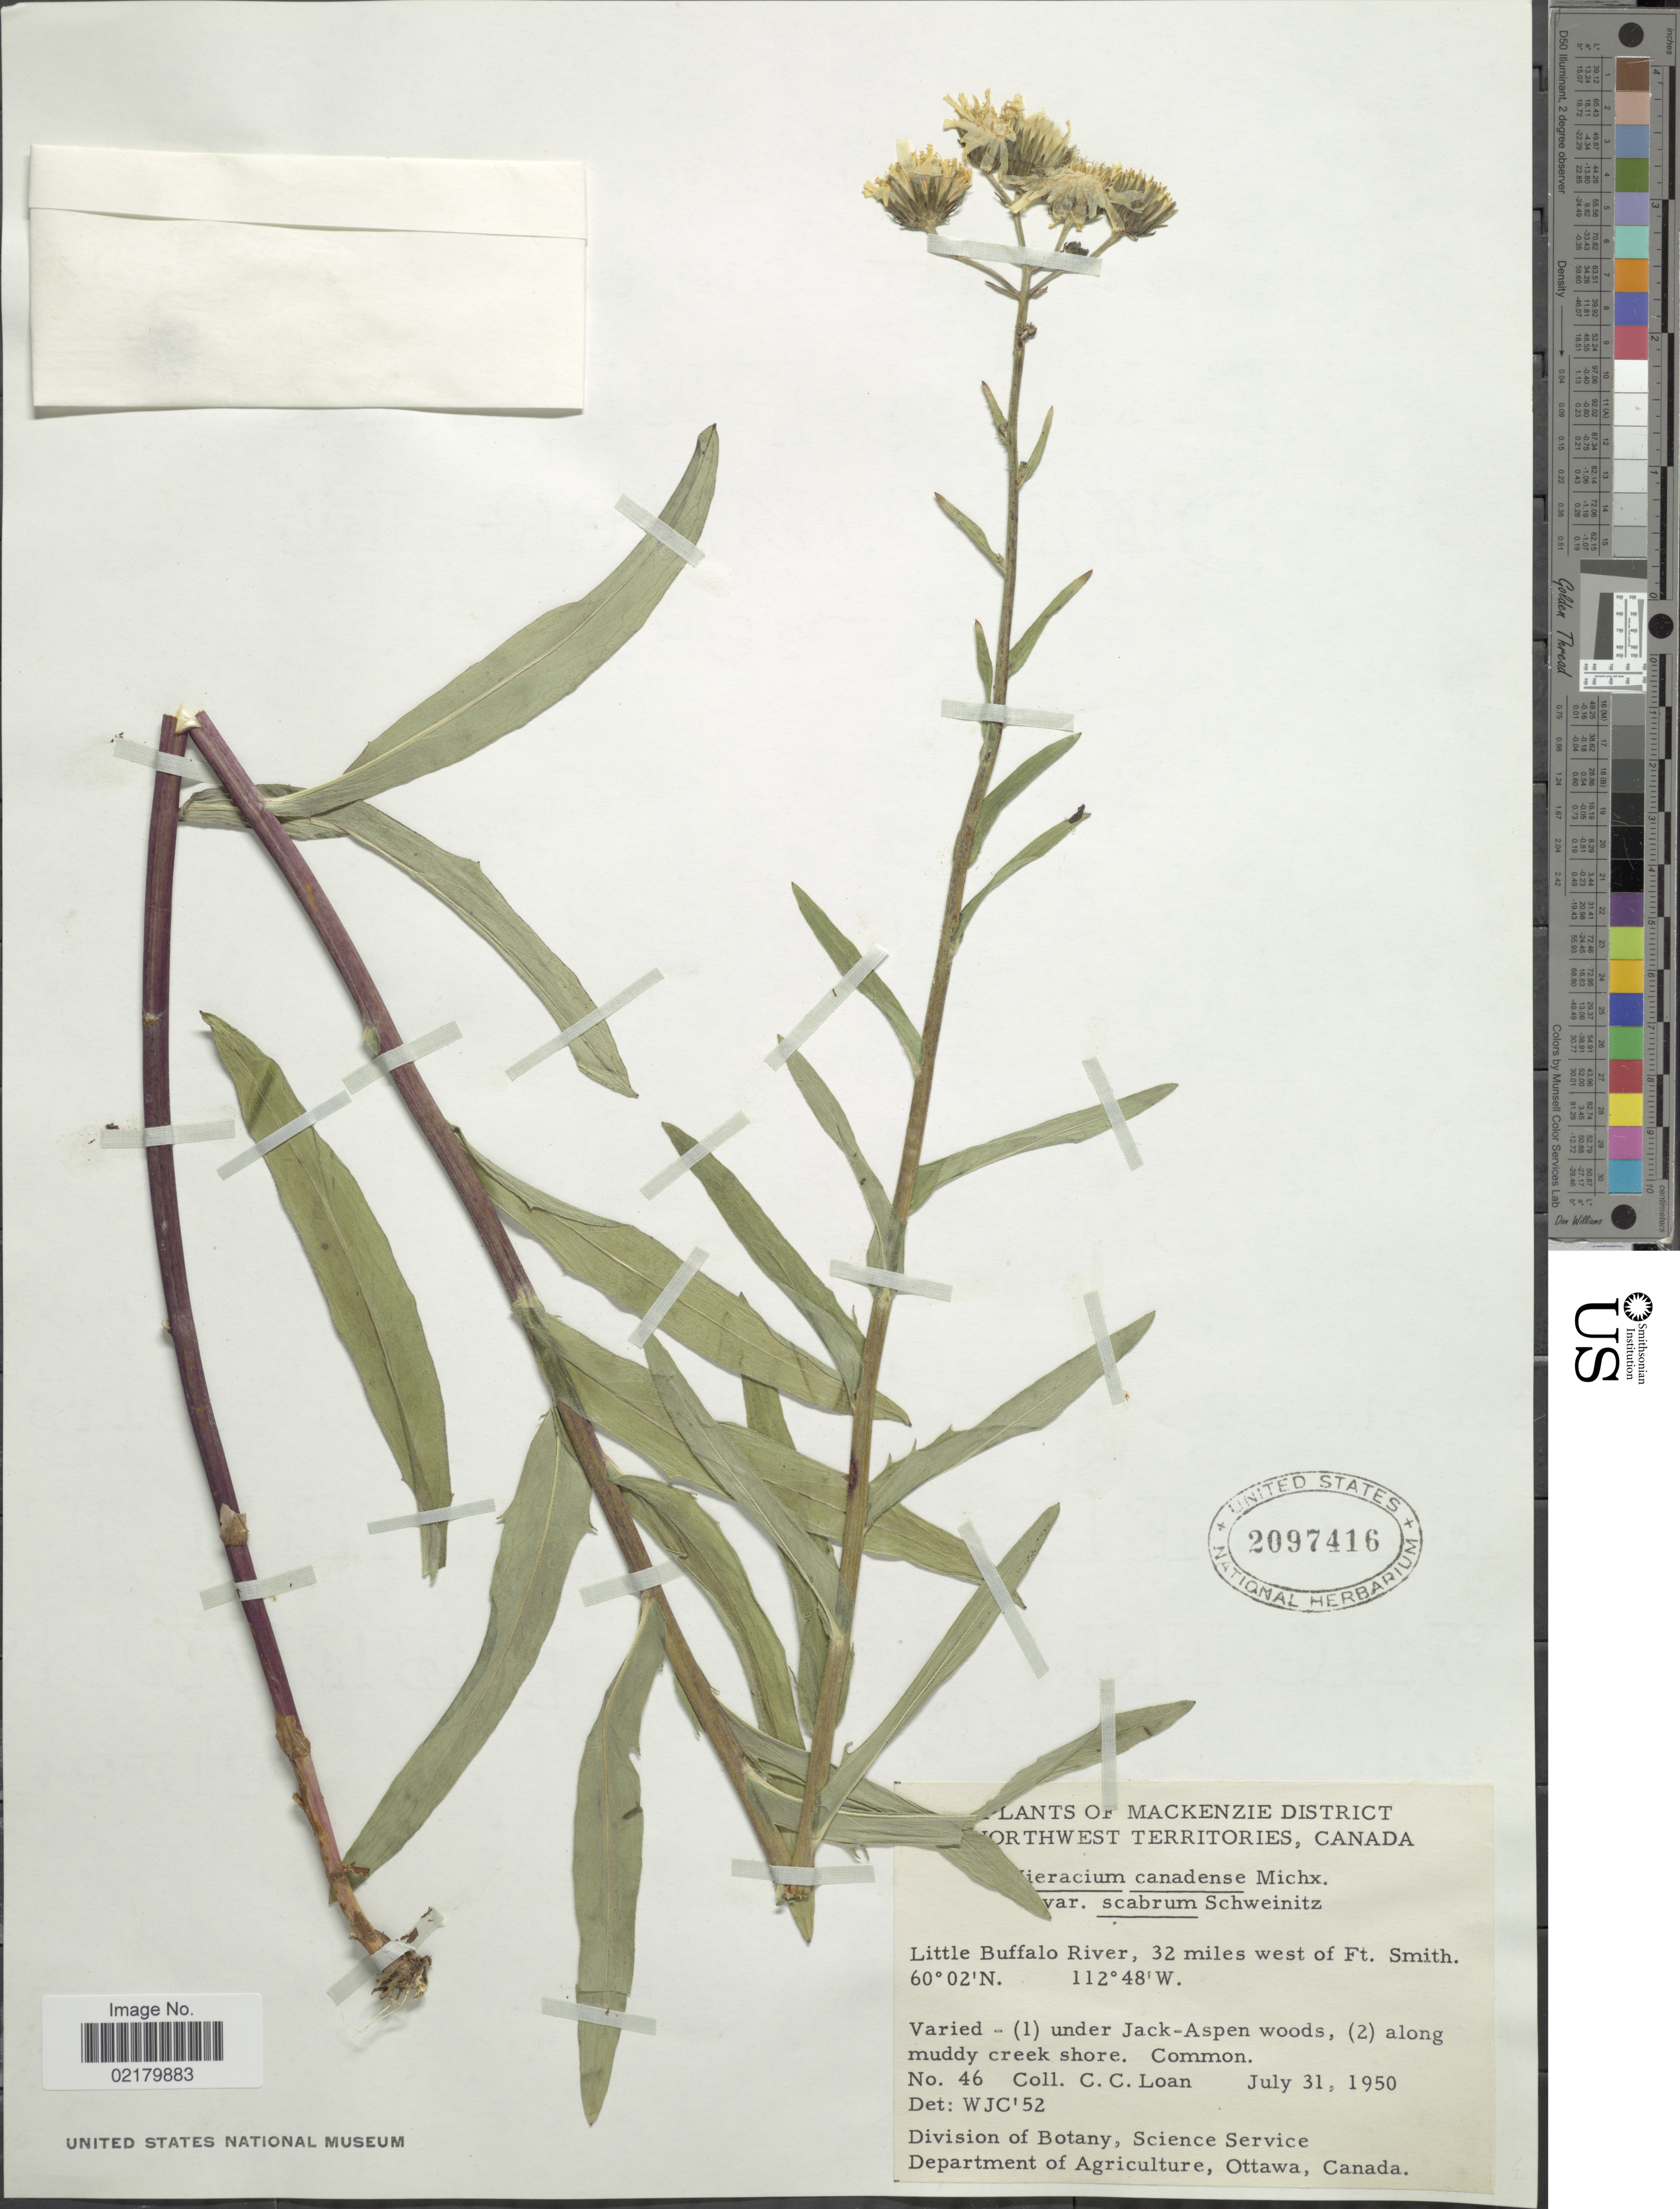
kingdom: Plantae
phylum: Tracheophyta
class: Magnoliopsida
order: Asterales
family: Asteraceae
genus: Hieracium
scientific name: Hieracium canadense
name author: Michx.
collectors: C. Loan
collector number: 46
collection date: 1950-07-31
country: Canada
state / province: Northwest Territories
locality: Mackenzie District, Little Buffalo River, 32 miles west of Ft. Smith, Varied - (1) under Jack-Aspen woods, (2) along muddy creek shore. Common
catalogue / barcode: US 2097416